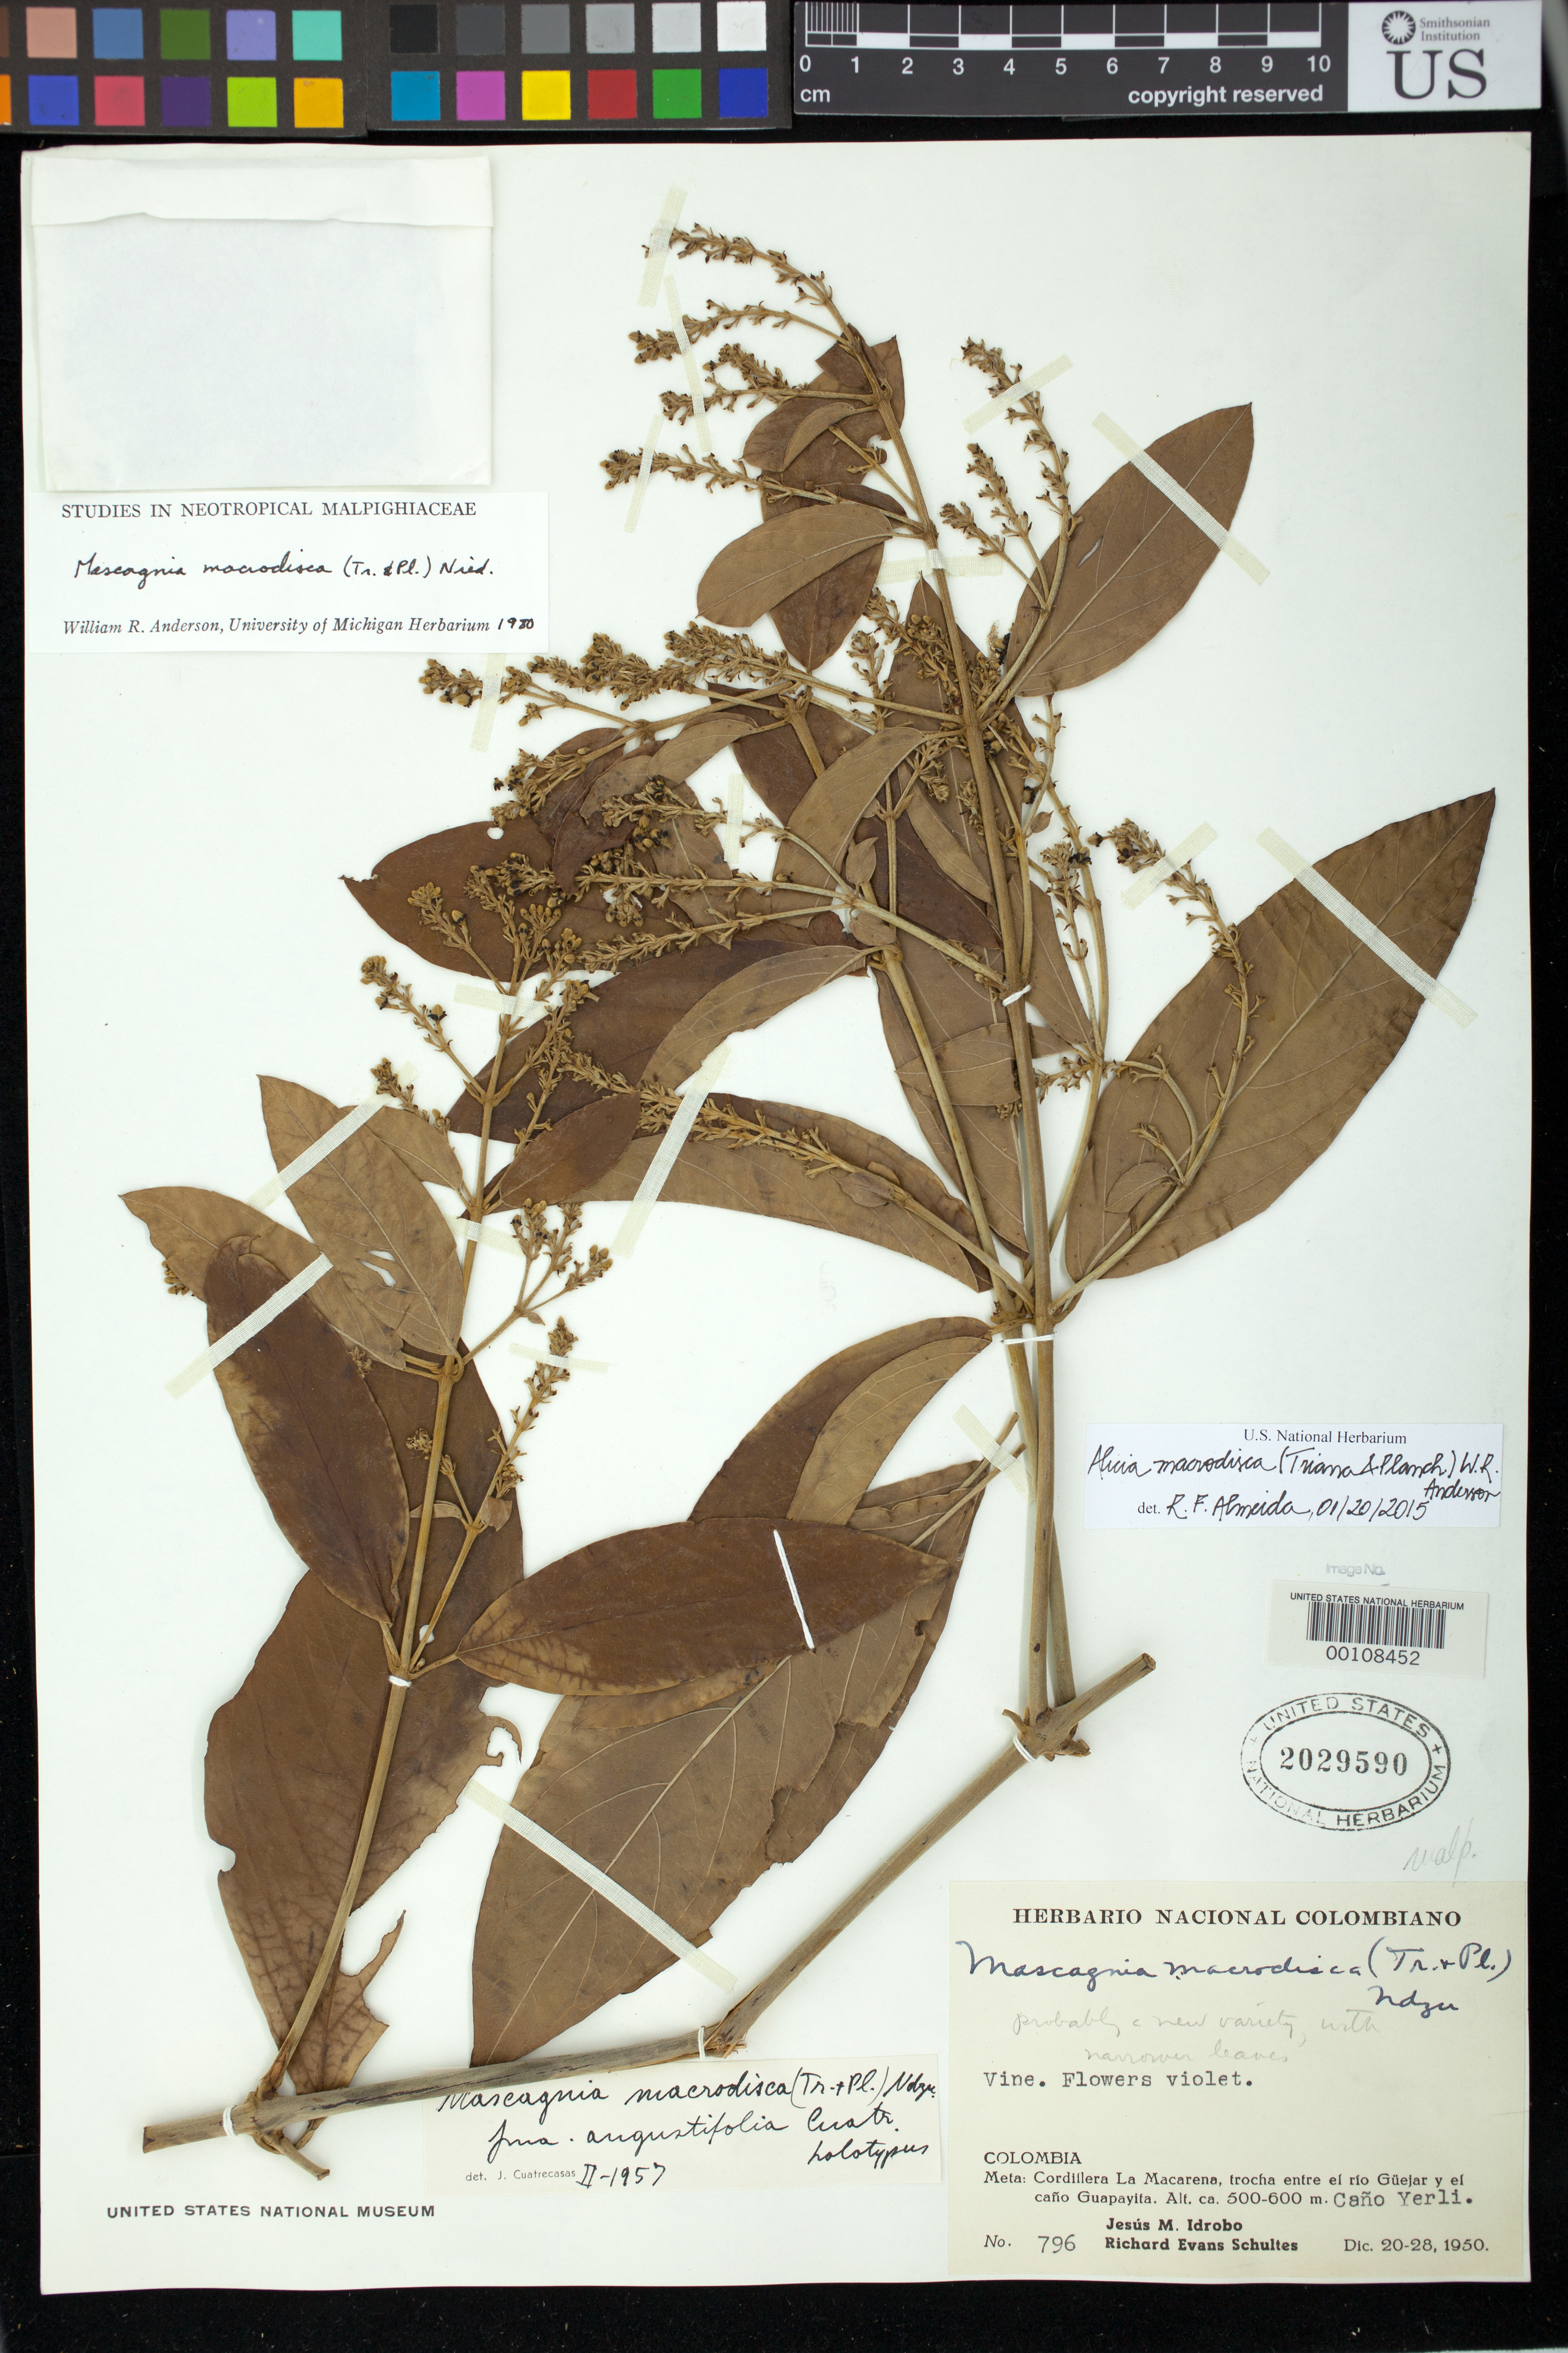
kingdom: Plantae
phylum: Tracheophyta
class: Magnoliopsida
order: Malpighiales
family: Malpighiaceae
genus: Mascagnia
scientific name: Mascagnia macrodisca f. angustifolia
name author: Cuatrec.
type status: Holotype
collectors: J. M. Idrobo & R. E. Schultes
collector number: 796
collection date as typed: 20 Dec 1950 to 28 Dec 1950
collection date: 1950-12-20/1950-12-28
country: Colombia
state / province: Meta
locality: Cordillera la Macarena, Trocha entre el Rio Guejar y el Caño Guapaytia, Caño Yeril.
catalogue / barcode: US 2029590